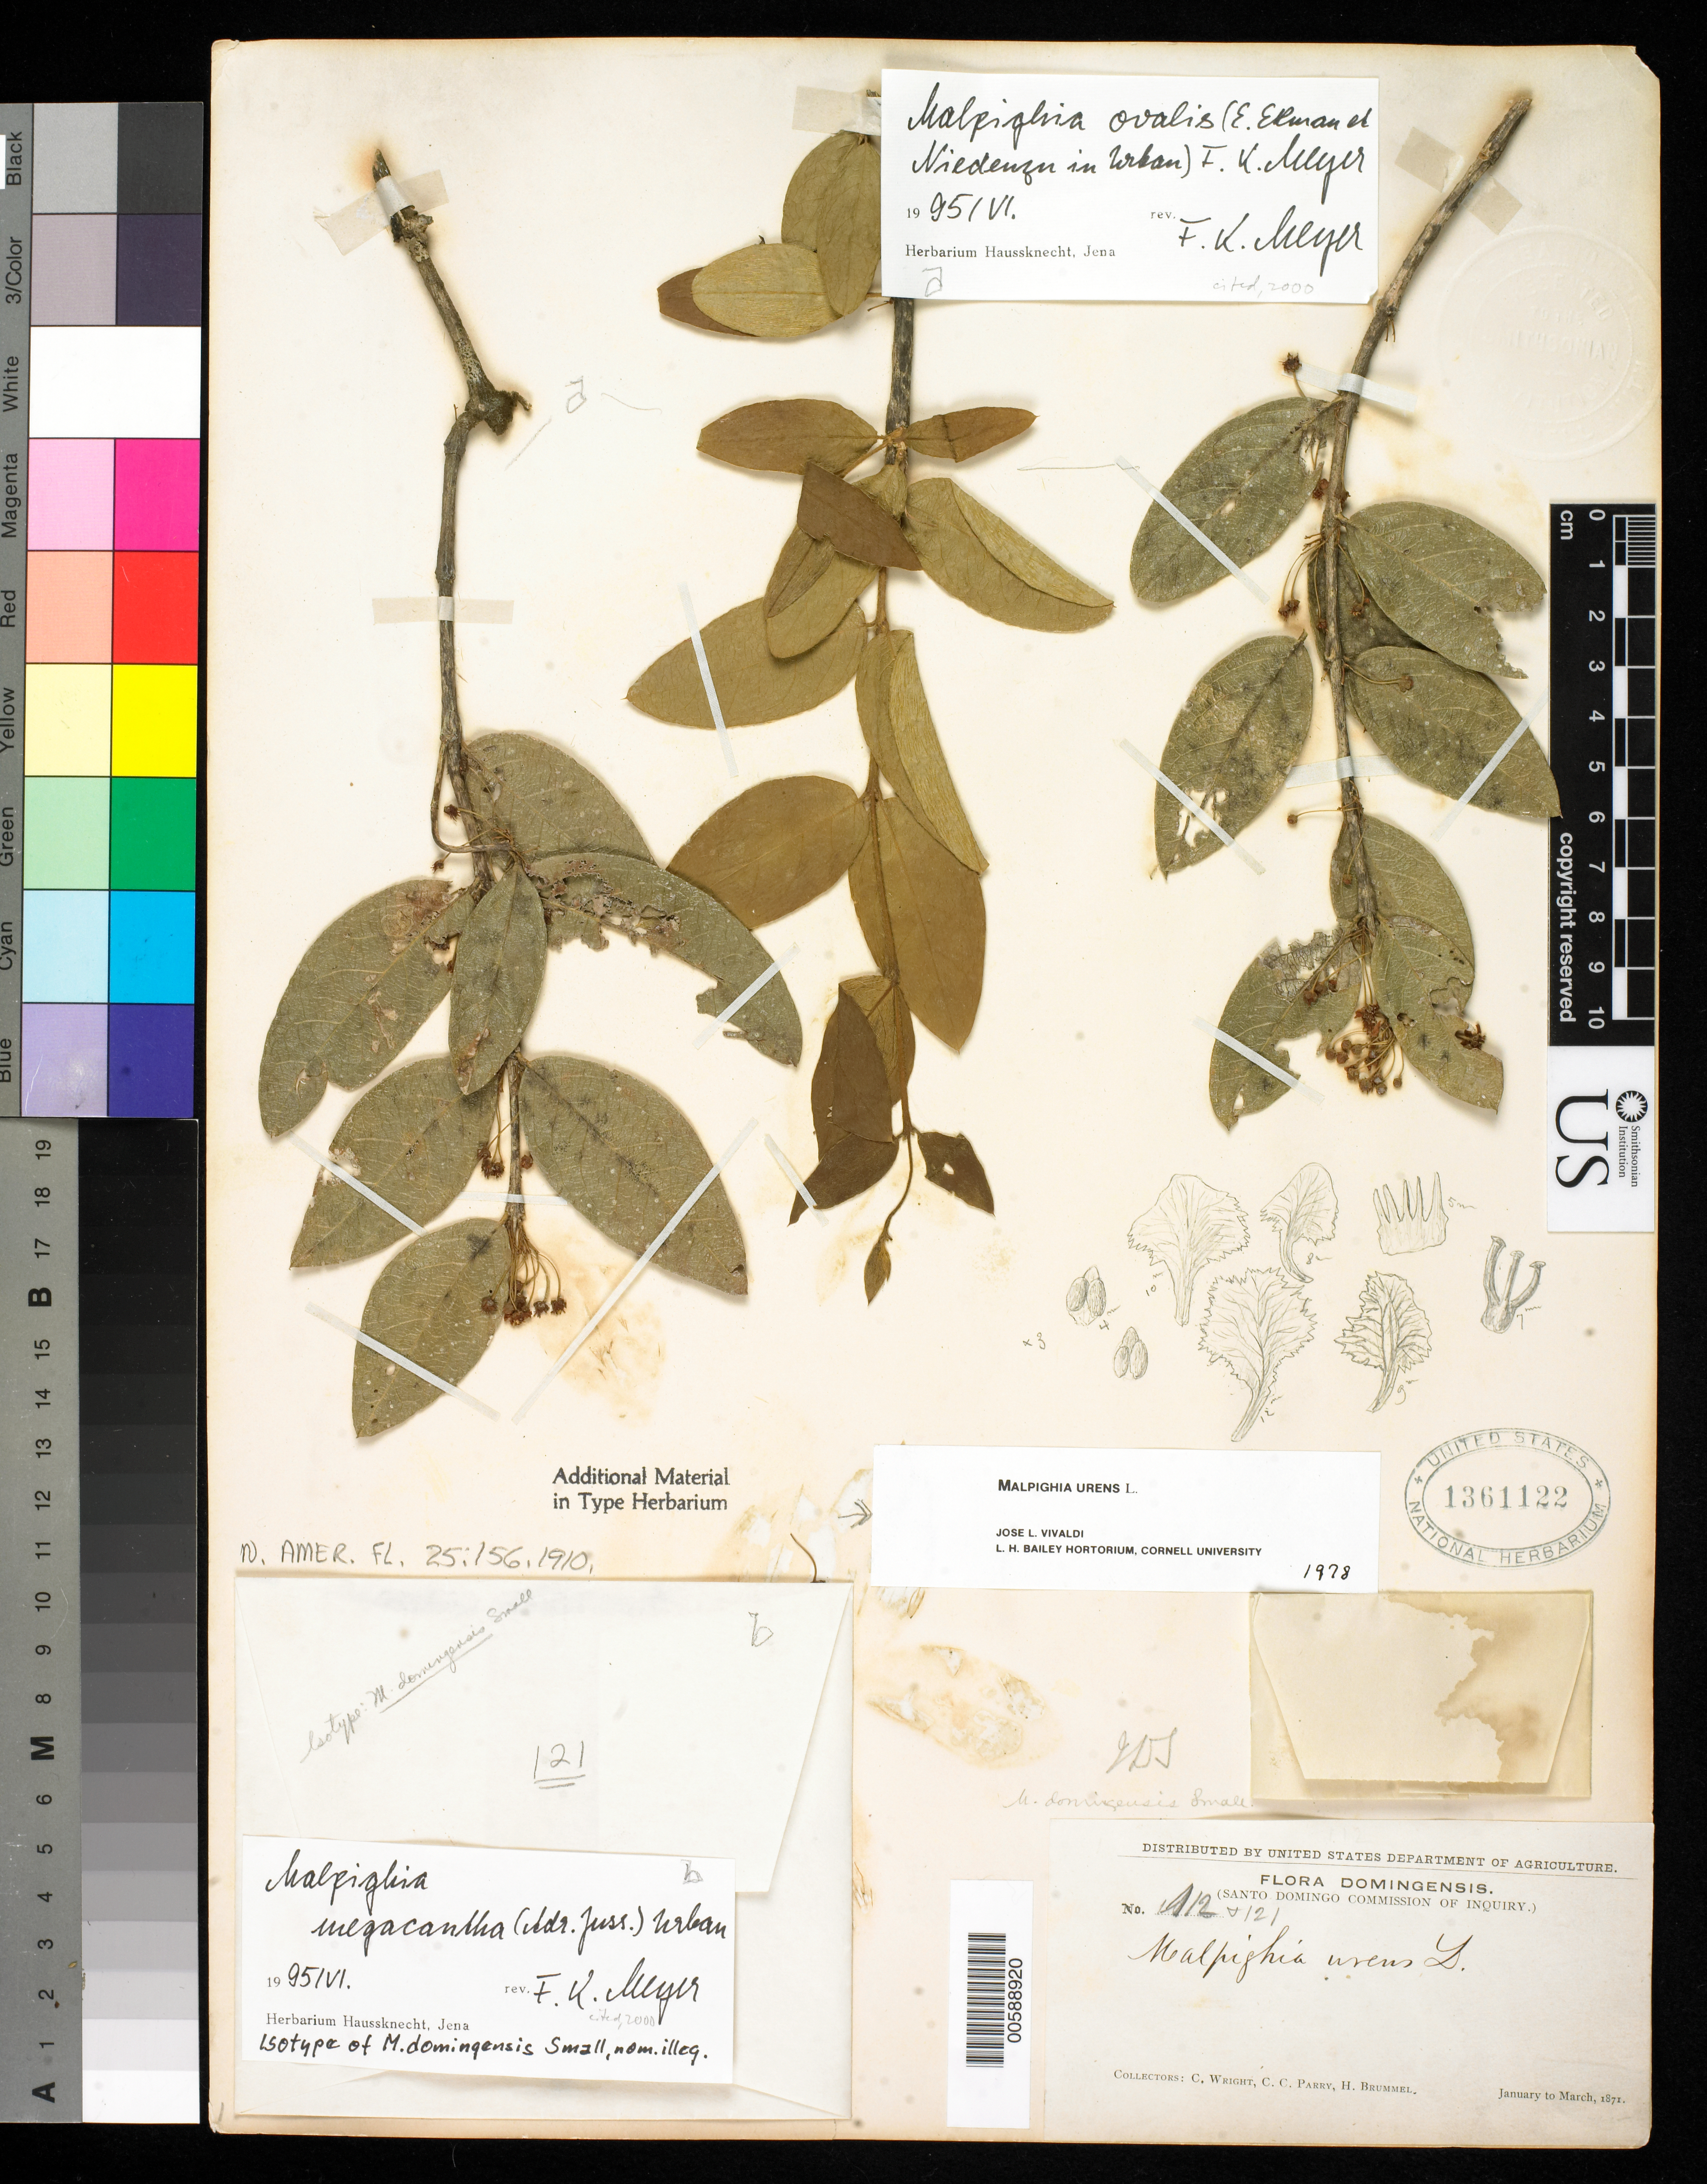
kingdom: Plantae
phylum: Tracheophyta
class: Magnoliopsida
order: Malpighiales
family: Malpighiaceae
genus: Malpighia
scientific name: Malpighia domingensis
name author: Small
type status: Isotype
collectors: C. Wright, C. C. Parry & H. Brummel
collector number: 121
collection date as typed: --Jan 1871 to -- Mar 1871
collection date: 1871-01/1871-03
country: Dominican Republic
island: Hispaniola Island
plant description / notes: Malpighia urens [var.] typica Niedenzu cited in synonymy.; Sheet apparently mounted with two specimens representing two taxa, Wright et al. 121 (element "b", in pocket, isotype) and Wright et al. 112 (element "a", non-type, =Malpighia ovalis); Specimen ex John Donnell Smith herbarium.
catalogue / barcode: US 1361122